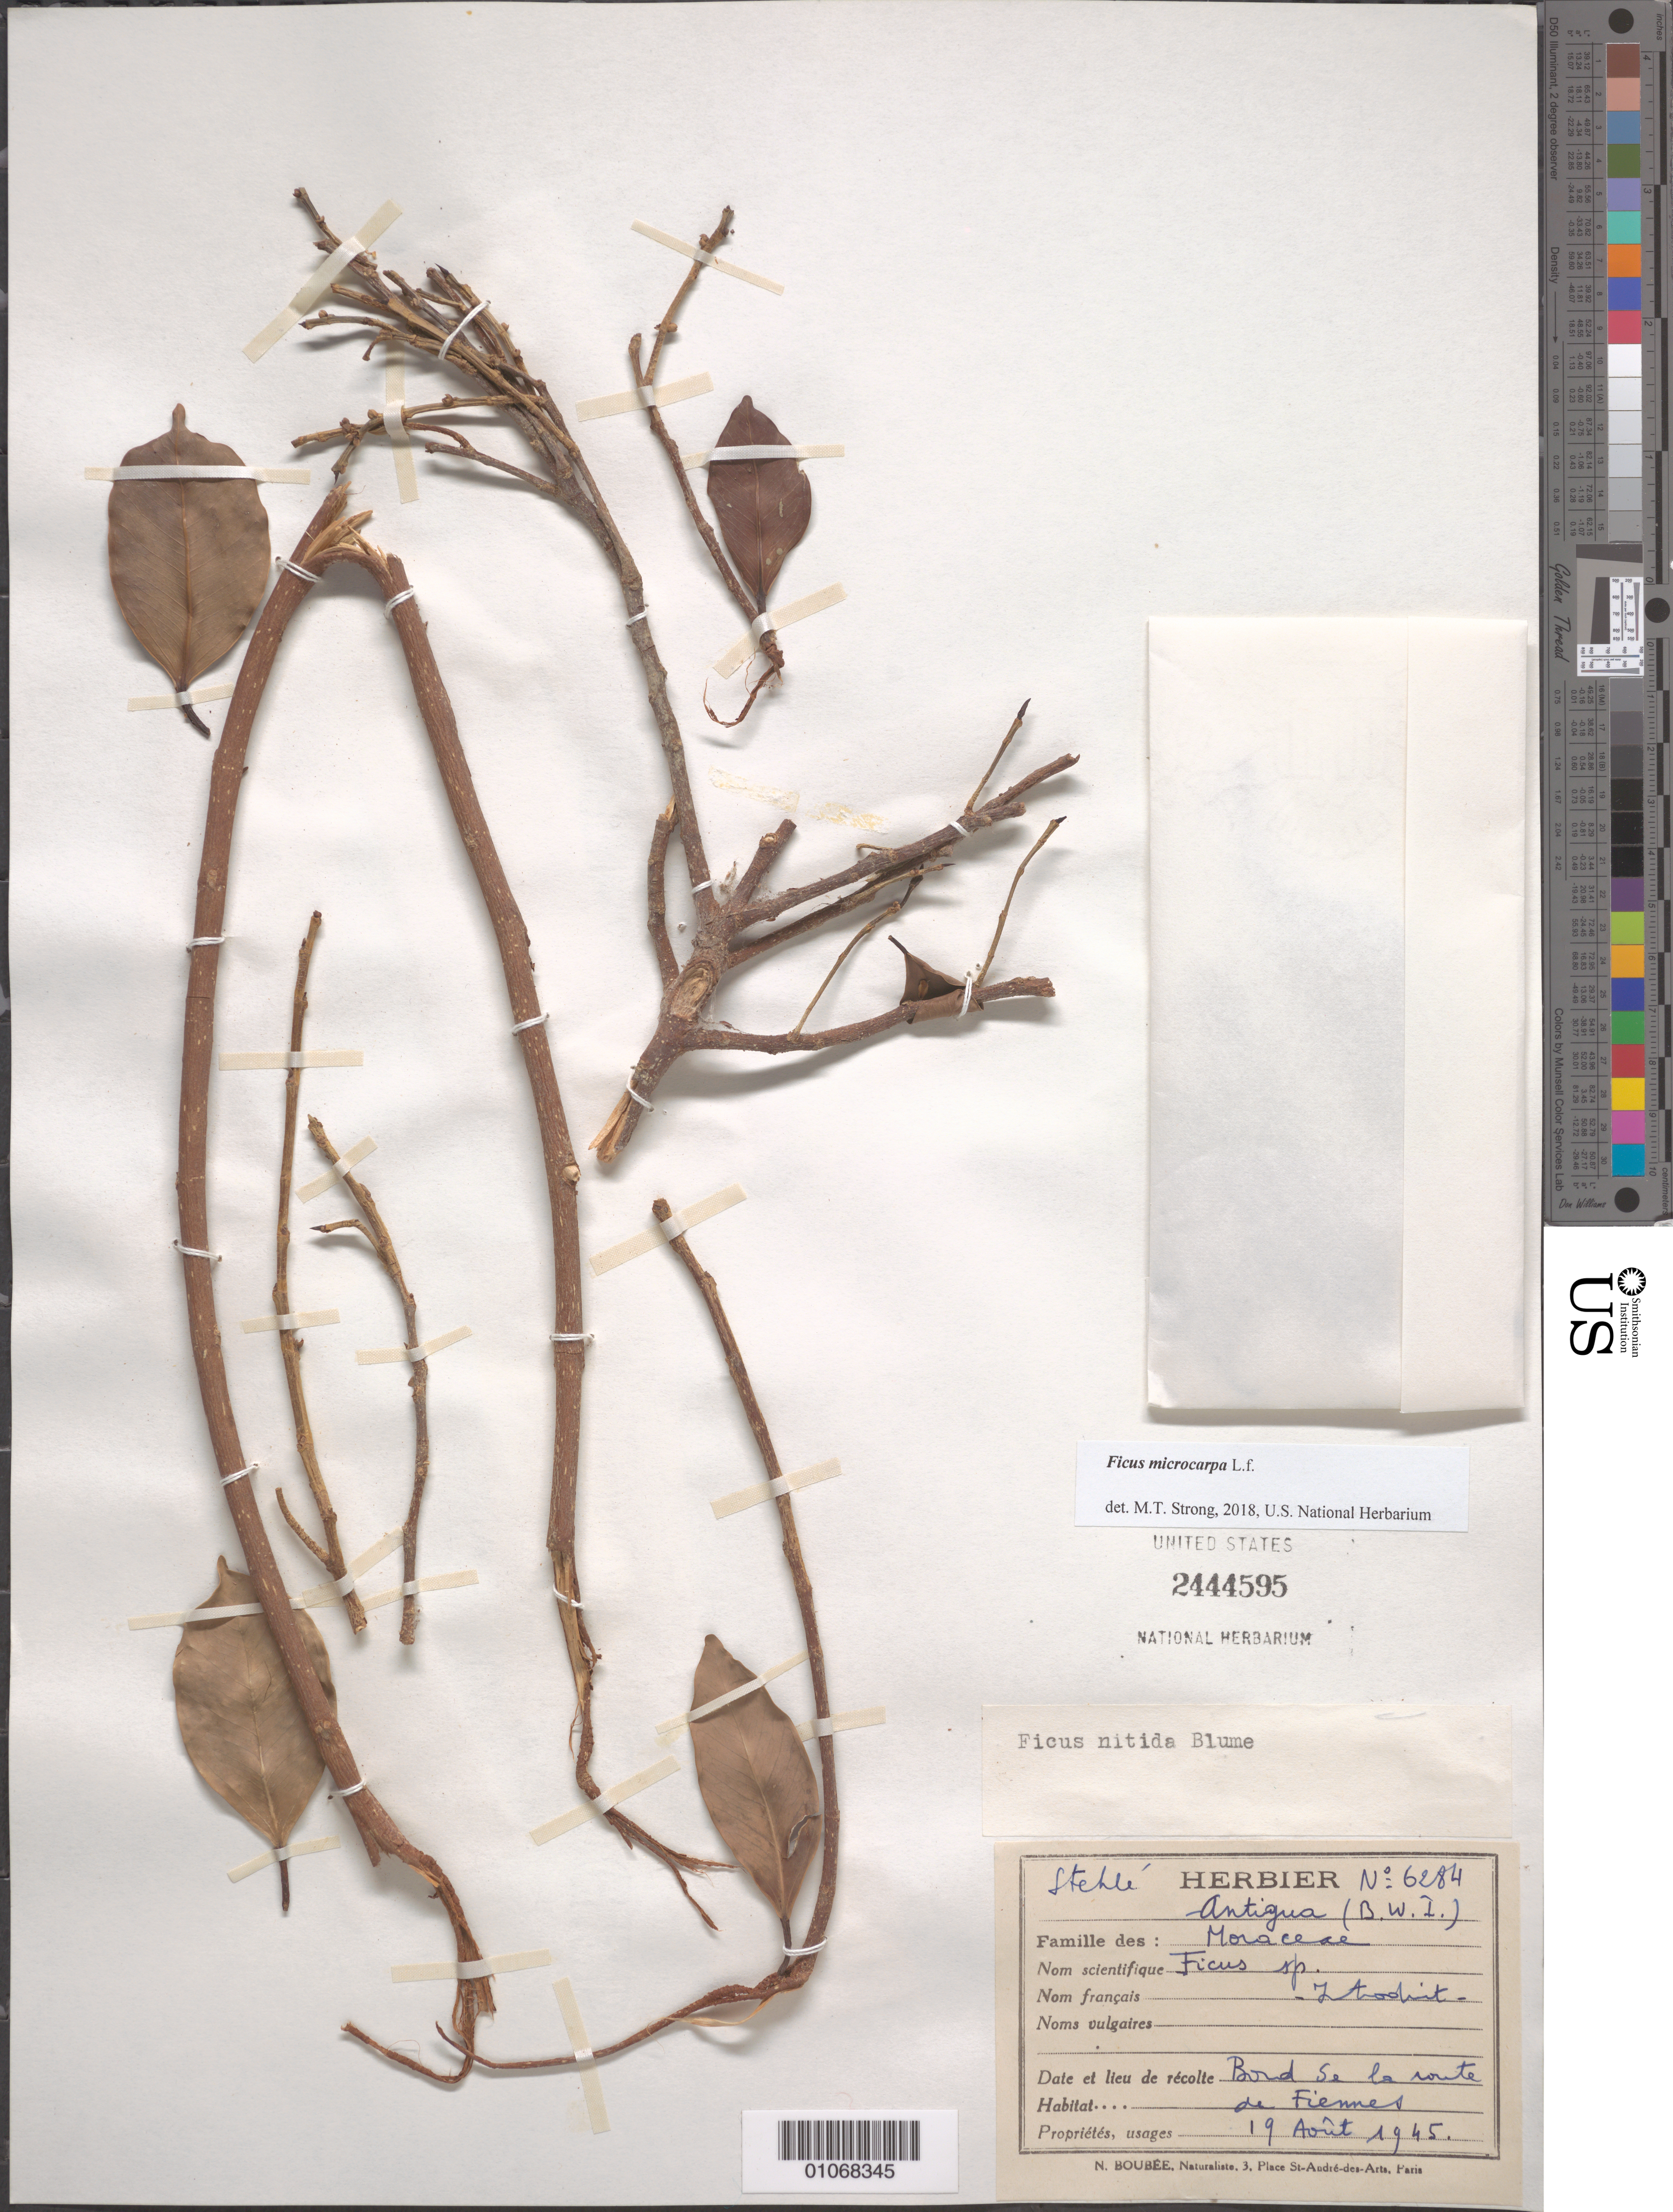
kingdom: Plantae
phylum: Tracheophyta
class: Magnoliopsida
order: Rosales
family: Moraceae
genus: Ficus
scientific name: Ficus microcarpa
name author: L. f.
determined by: Strong, M. T., (US), Smithsonian Institution - National Museum of Natural History (UNITED STATES)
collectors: H. Stehlé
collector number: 6284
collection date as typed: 19 Aug 1945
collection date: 1945-08-19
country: Antigua and Barbuda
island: Antigua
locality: Borde de la route de Fiennes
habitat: Bord de la route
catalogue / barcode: US 2444595